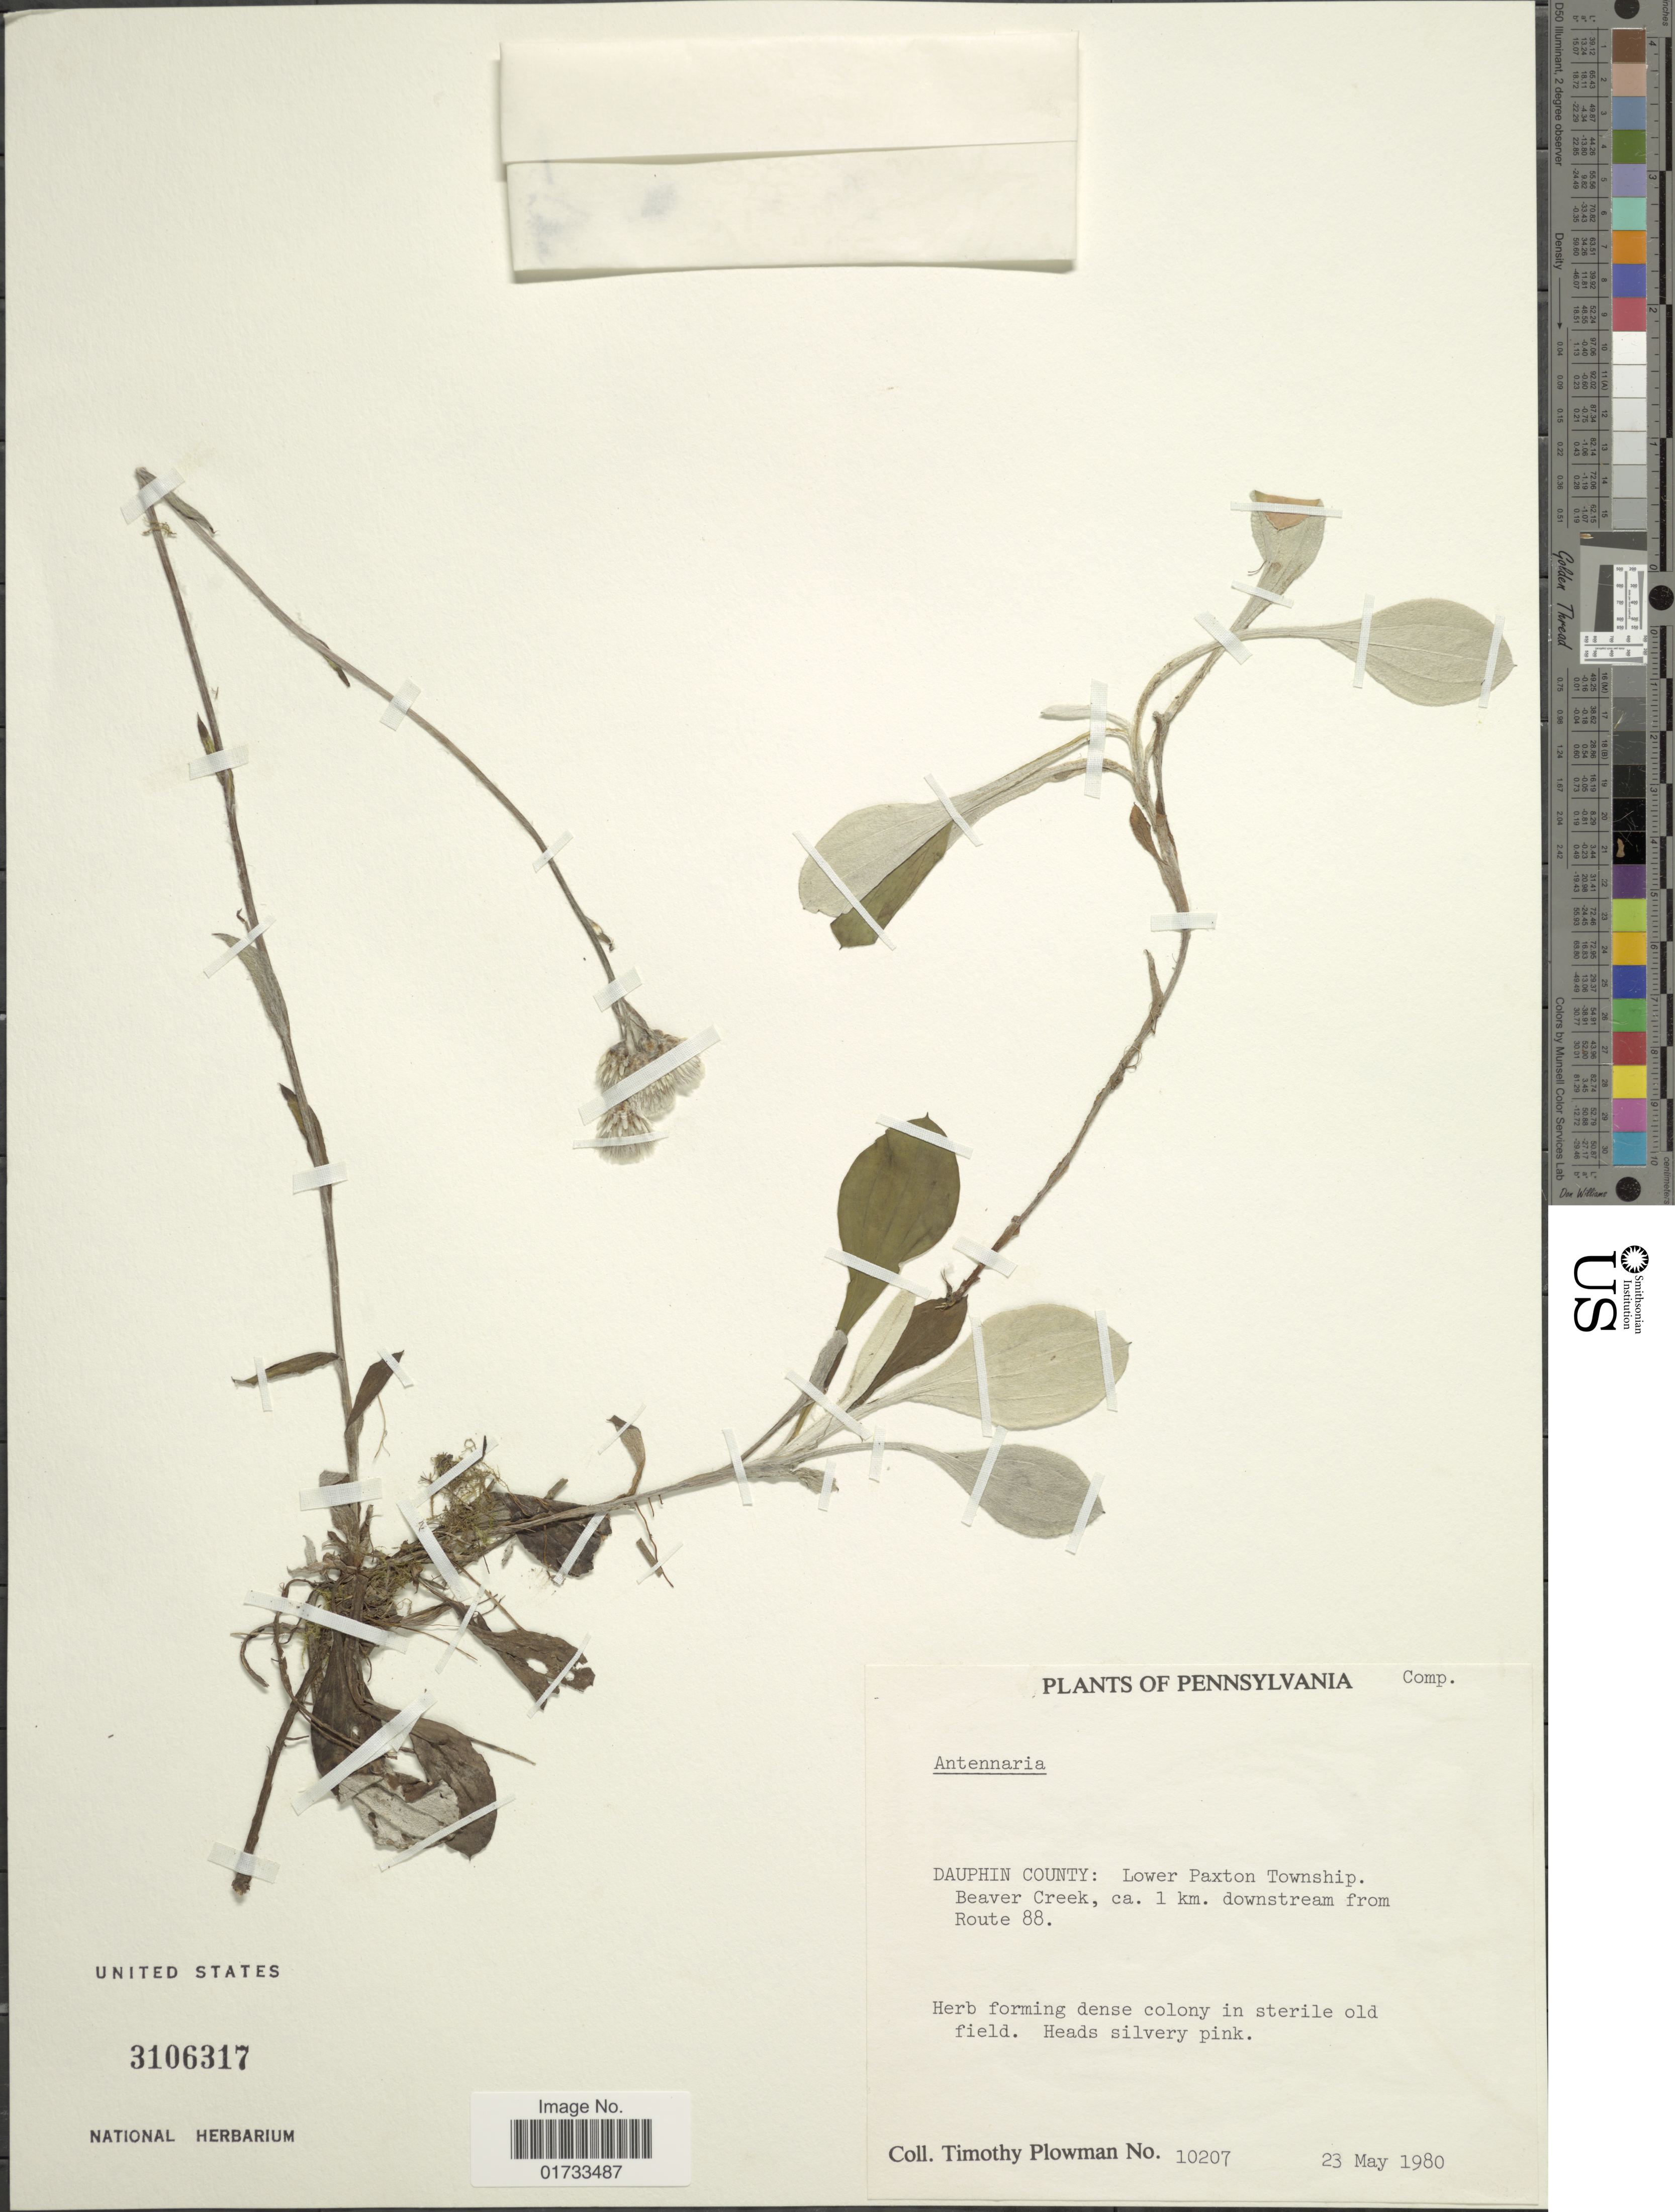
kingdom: Plantae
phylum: Tracheophyta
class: Magnoliopsida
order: Asterales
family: Asteraceae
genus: Antennaria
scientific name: Antennaria sp.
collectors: T. Plowman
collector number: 10207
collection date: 1980-05-23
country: United States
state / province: Pennsylvania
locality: Dauphin County: Lower Paxton Township, Bever Creek, ca. 1 km. downstream from Route 88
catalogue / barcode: US 3106317